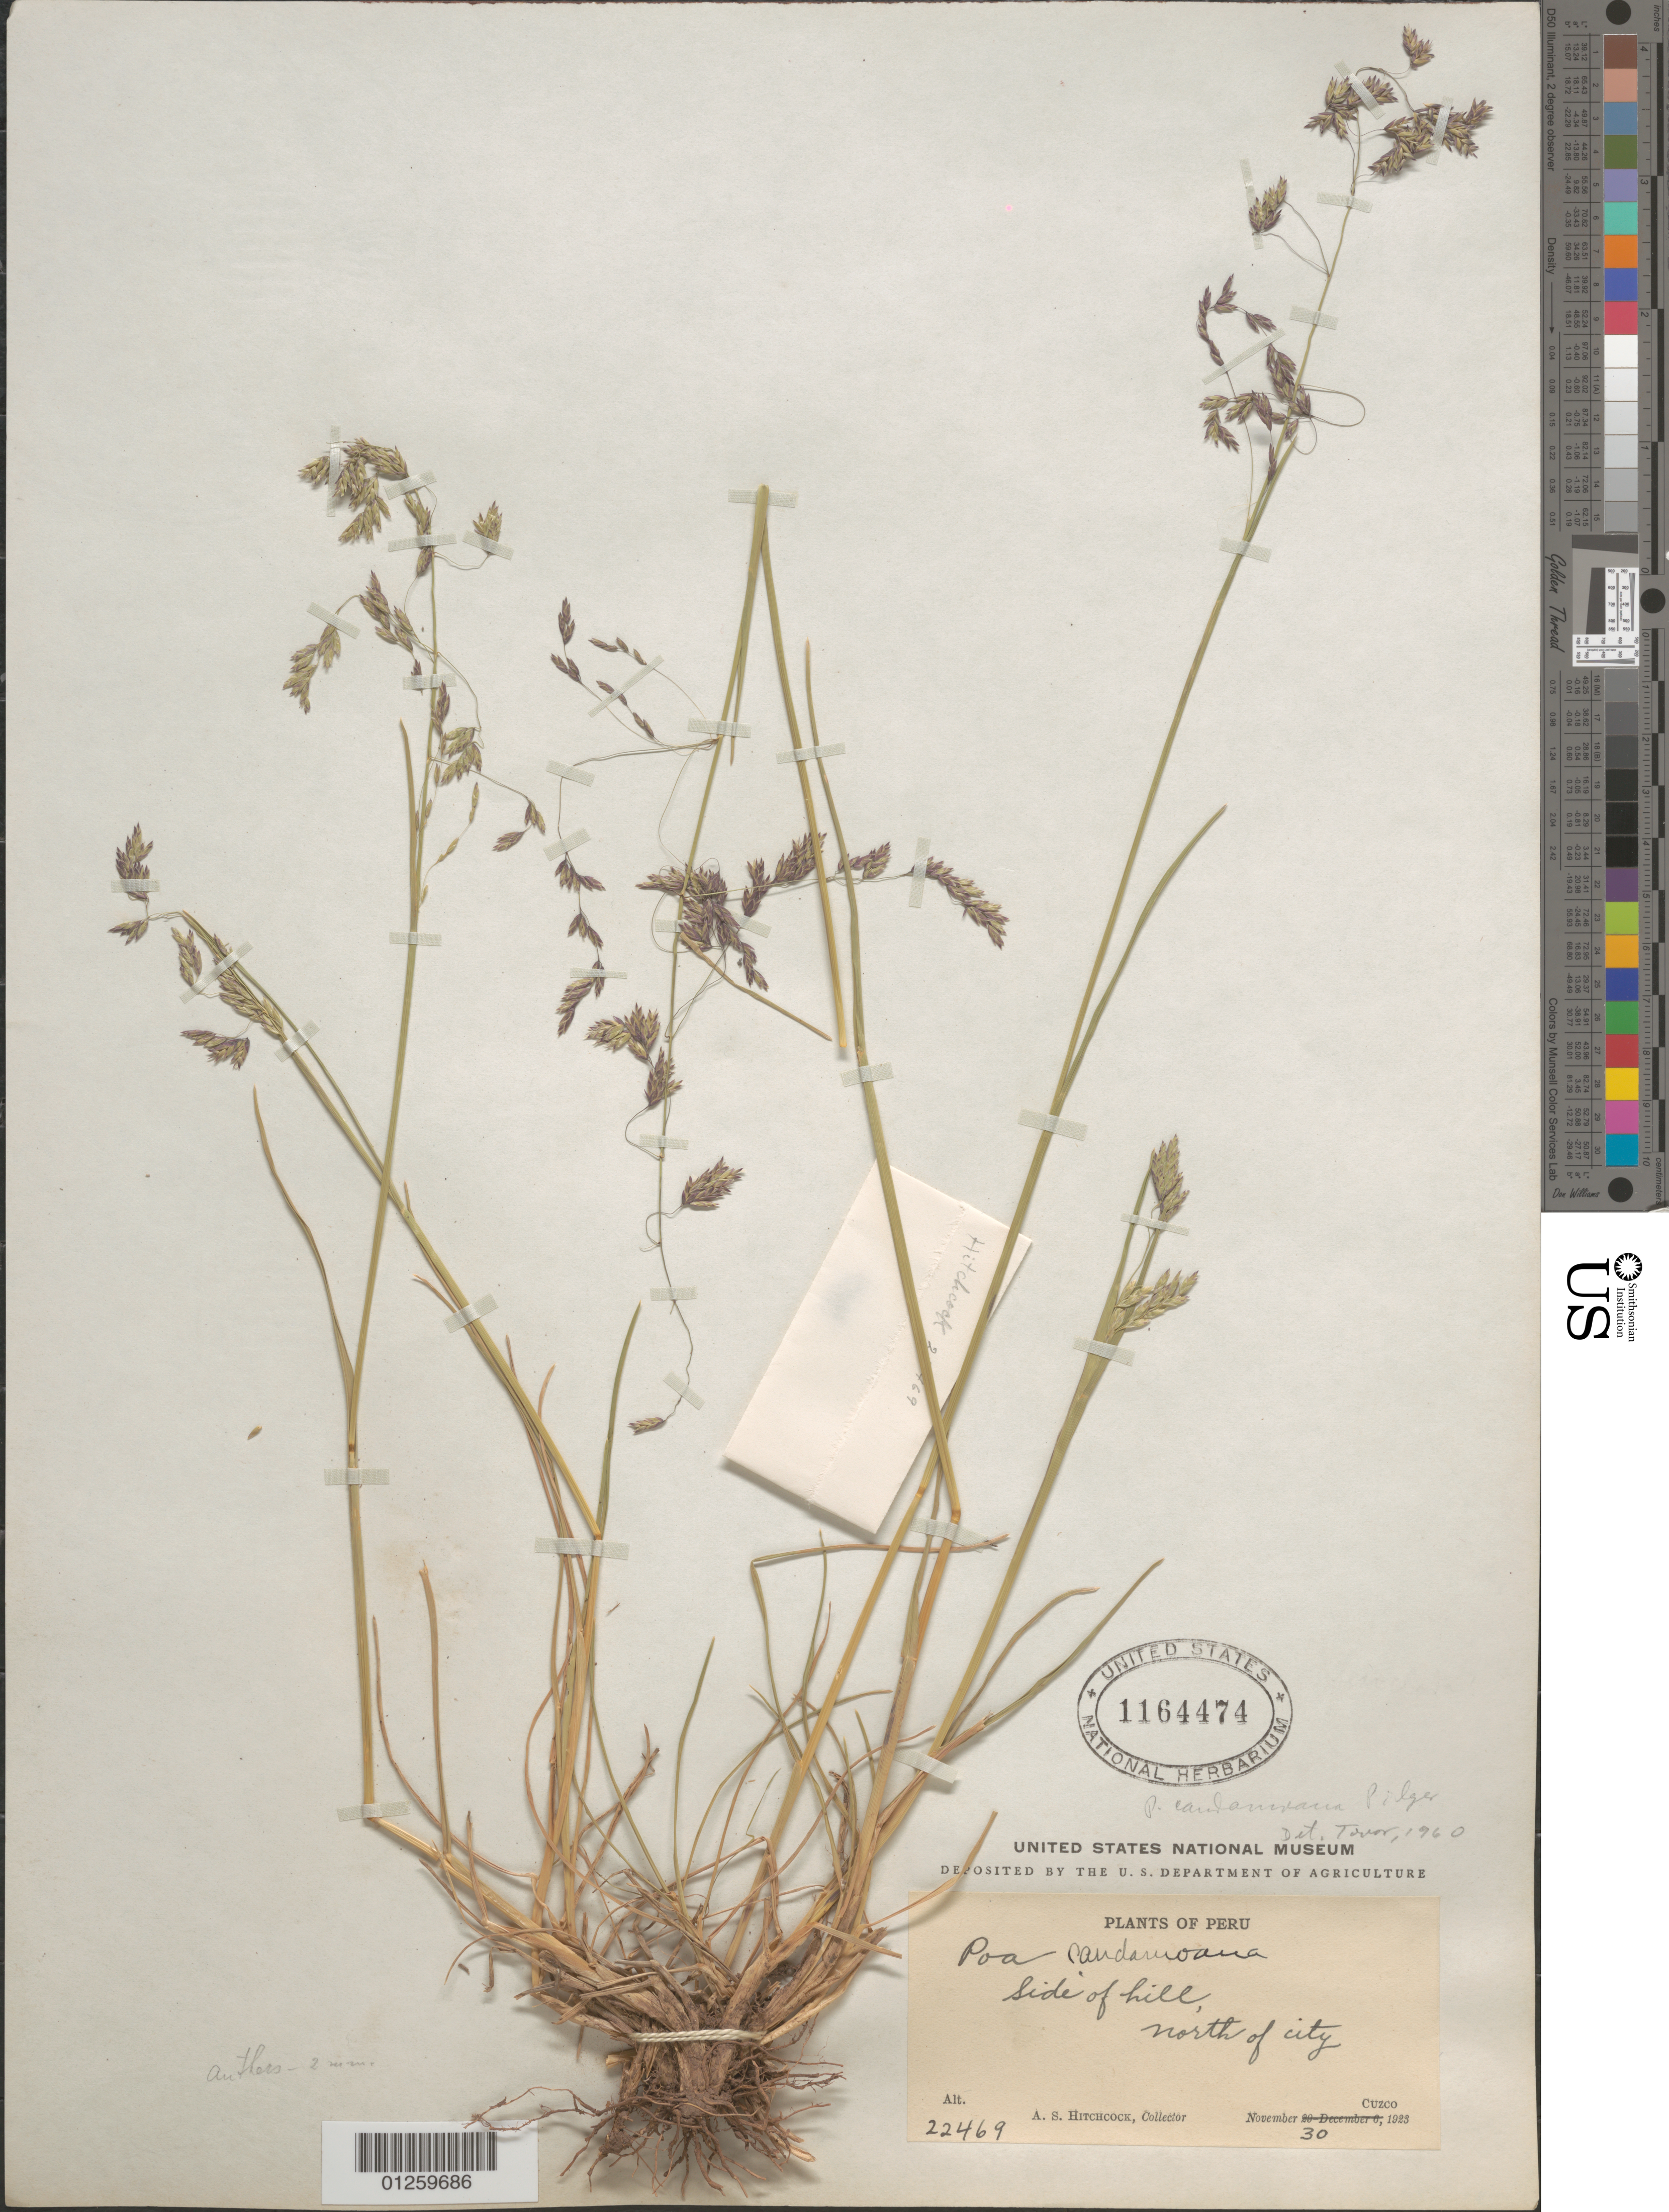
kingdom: Plantae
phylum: Tracheophyta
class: Liliopsida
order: Poales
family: Poaceae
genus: Poa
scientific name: Poa candamoana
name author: Pilg.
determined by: Soreng, Robert J., Research Associate (BOT), Smithsonian Institution - National Museum of Natural History (UNITED STATES)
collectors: A. S. Hitchcock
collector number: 22469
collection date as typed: november 30, 1923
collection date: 1923-11-30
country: Peru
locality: north of city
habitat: side of hill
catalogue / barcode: US 1164474